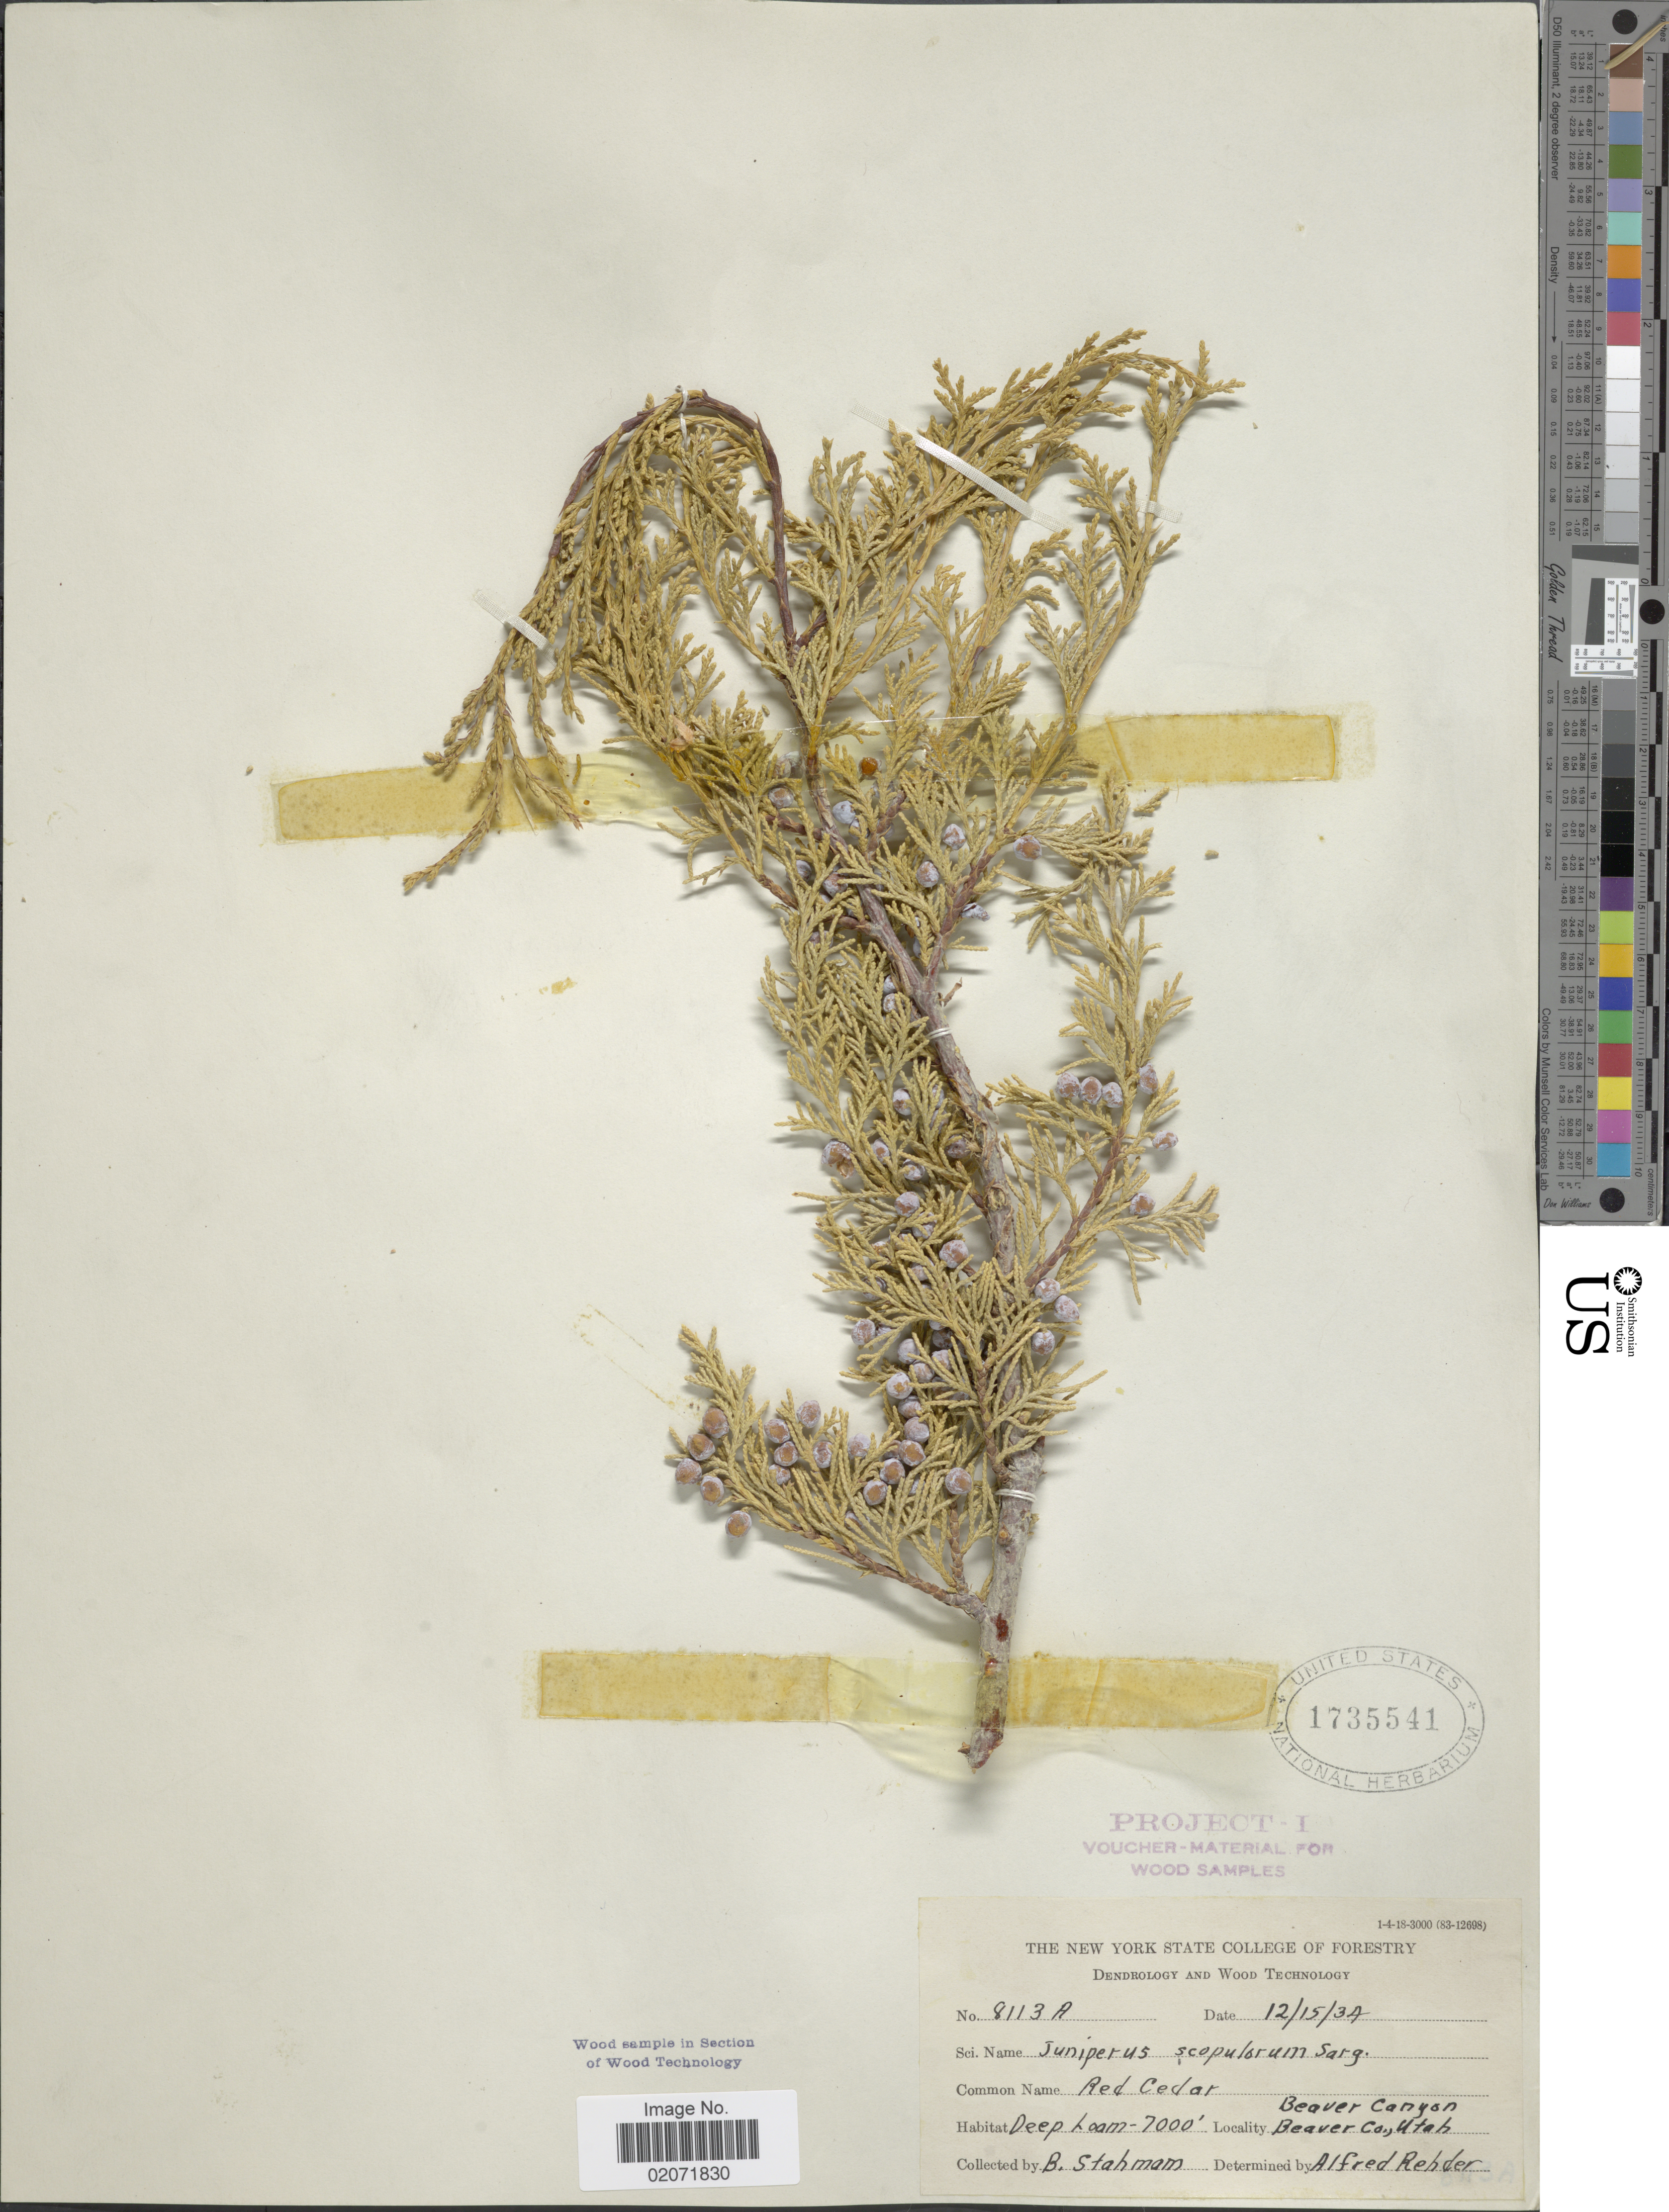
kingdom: Plantae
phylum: Tracheophyta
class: Pinopsida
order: Pinales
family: Cupressaceae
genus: Juniperus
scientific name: Juniperus scopulorum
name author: Sarg.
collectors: B. Stahman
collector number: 8113A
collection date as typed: Transcribed d/m/y: 15/12/34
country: United States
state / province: Utah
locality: Red Cedar, Deep Loam, Beaver Canyon, Beaver Co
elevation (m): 2134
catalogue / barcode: US 1735541